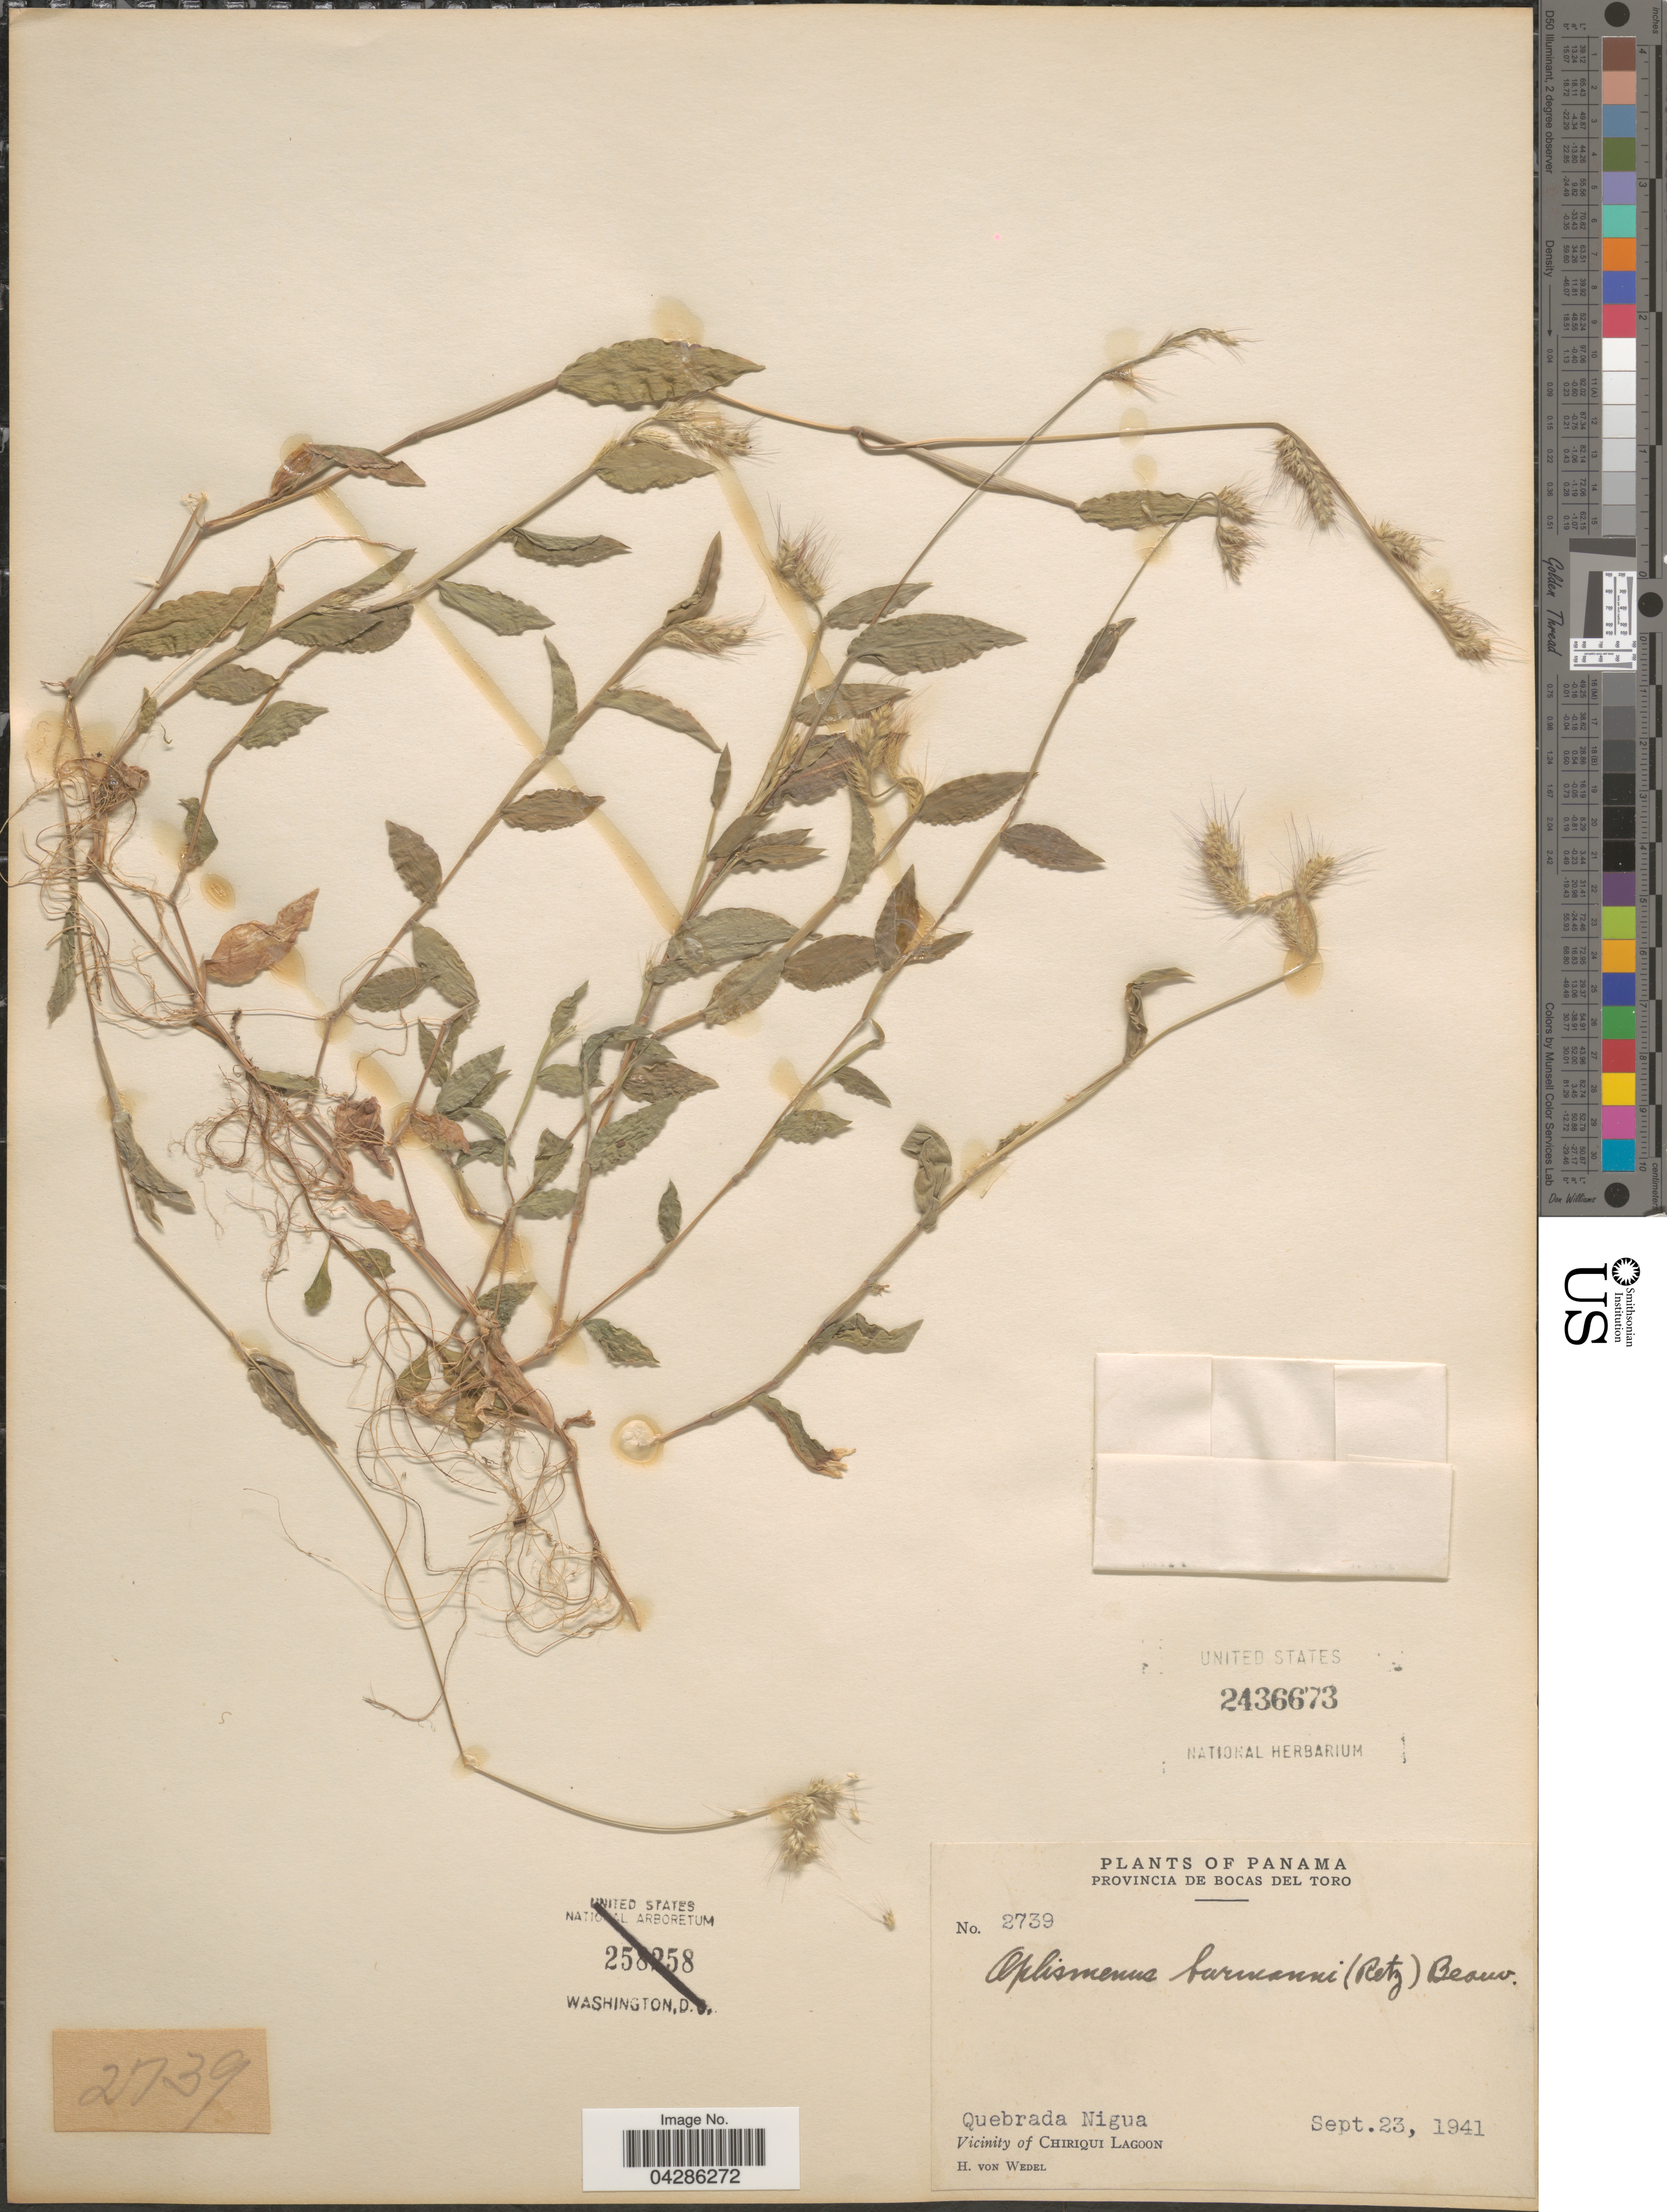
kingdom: Plantae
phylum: Tracheophyta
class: Liliopsida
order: Poales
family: Poaceae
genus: Oplismenus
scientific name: Oplismenus burmannii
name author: (Retz.) P. Beauv.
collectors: H. von Wedel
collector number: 2739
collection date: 1941-09-23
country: Panama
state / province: Bocas del Toro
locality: Quebrada Nigua. Vicinity of Chiriqui Lagoon.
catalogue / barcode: US 2436673